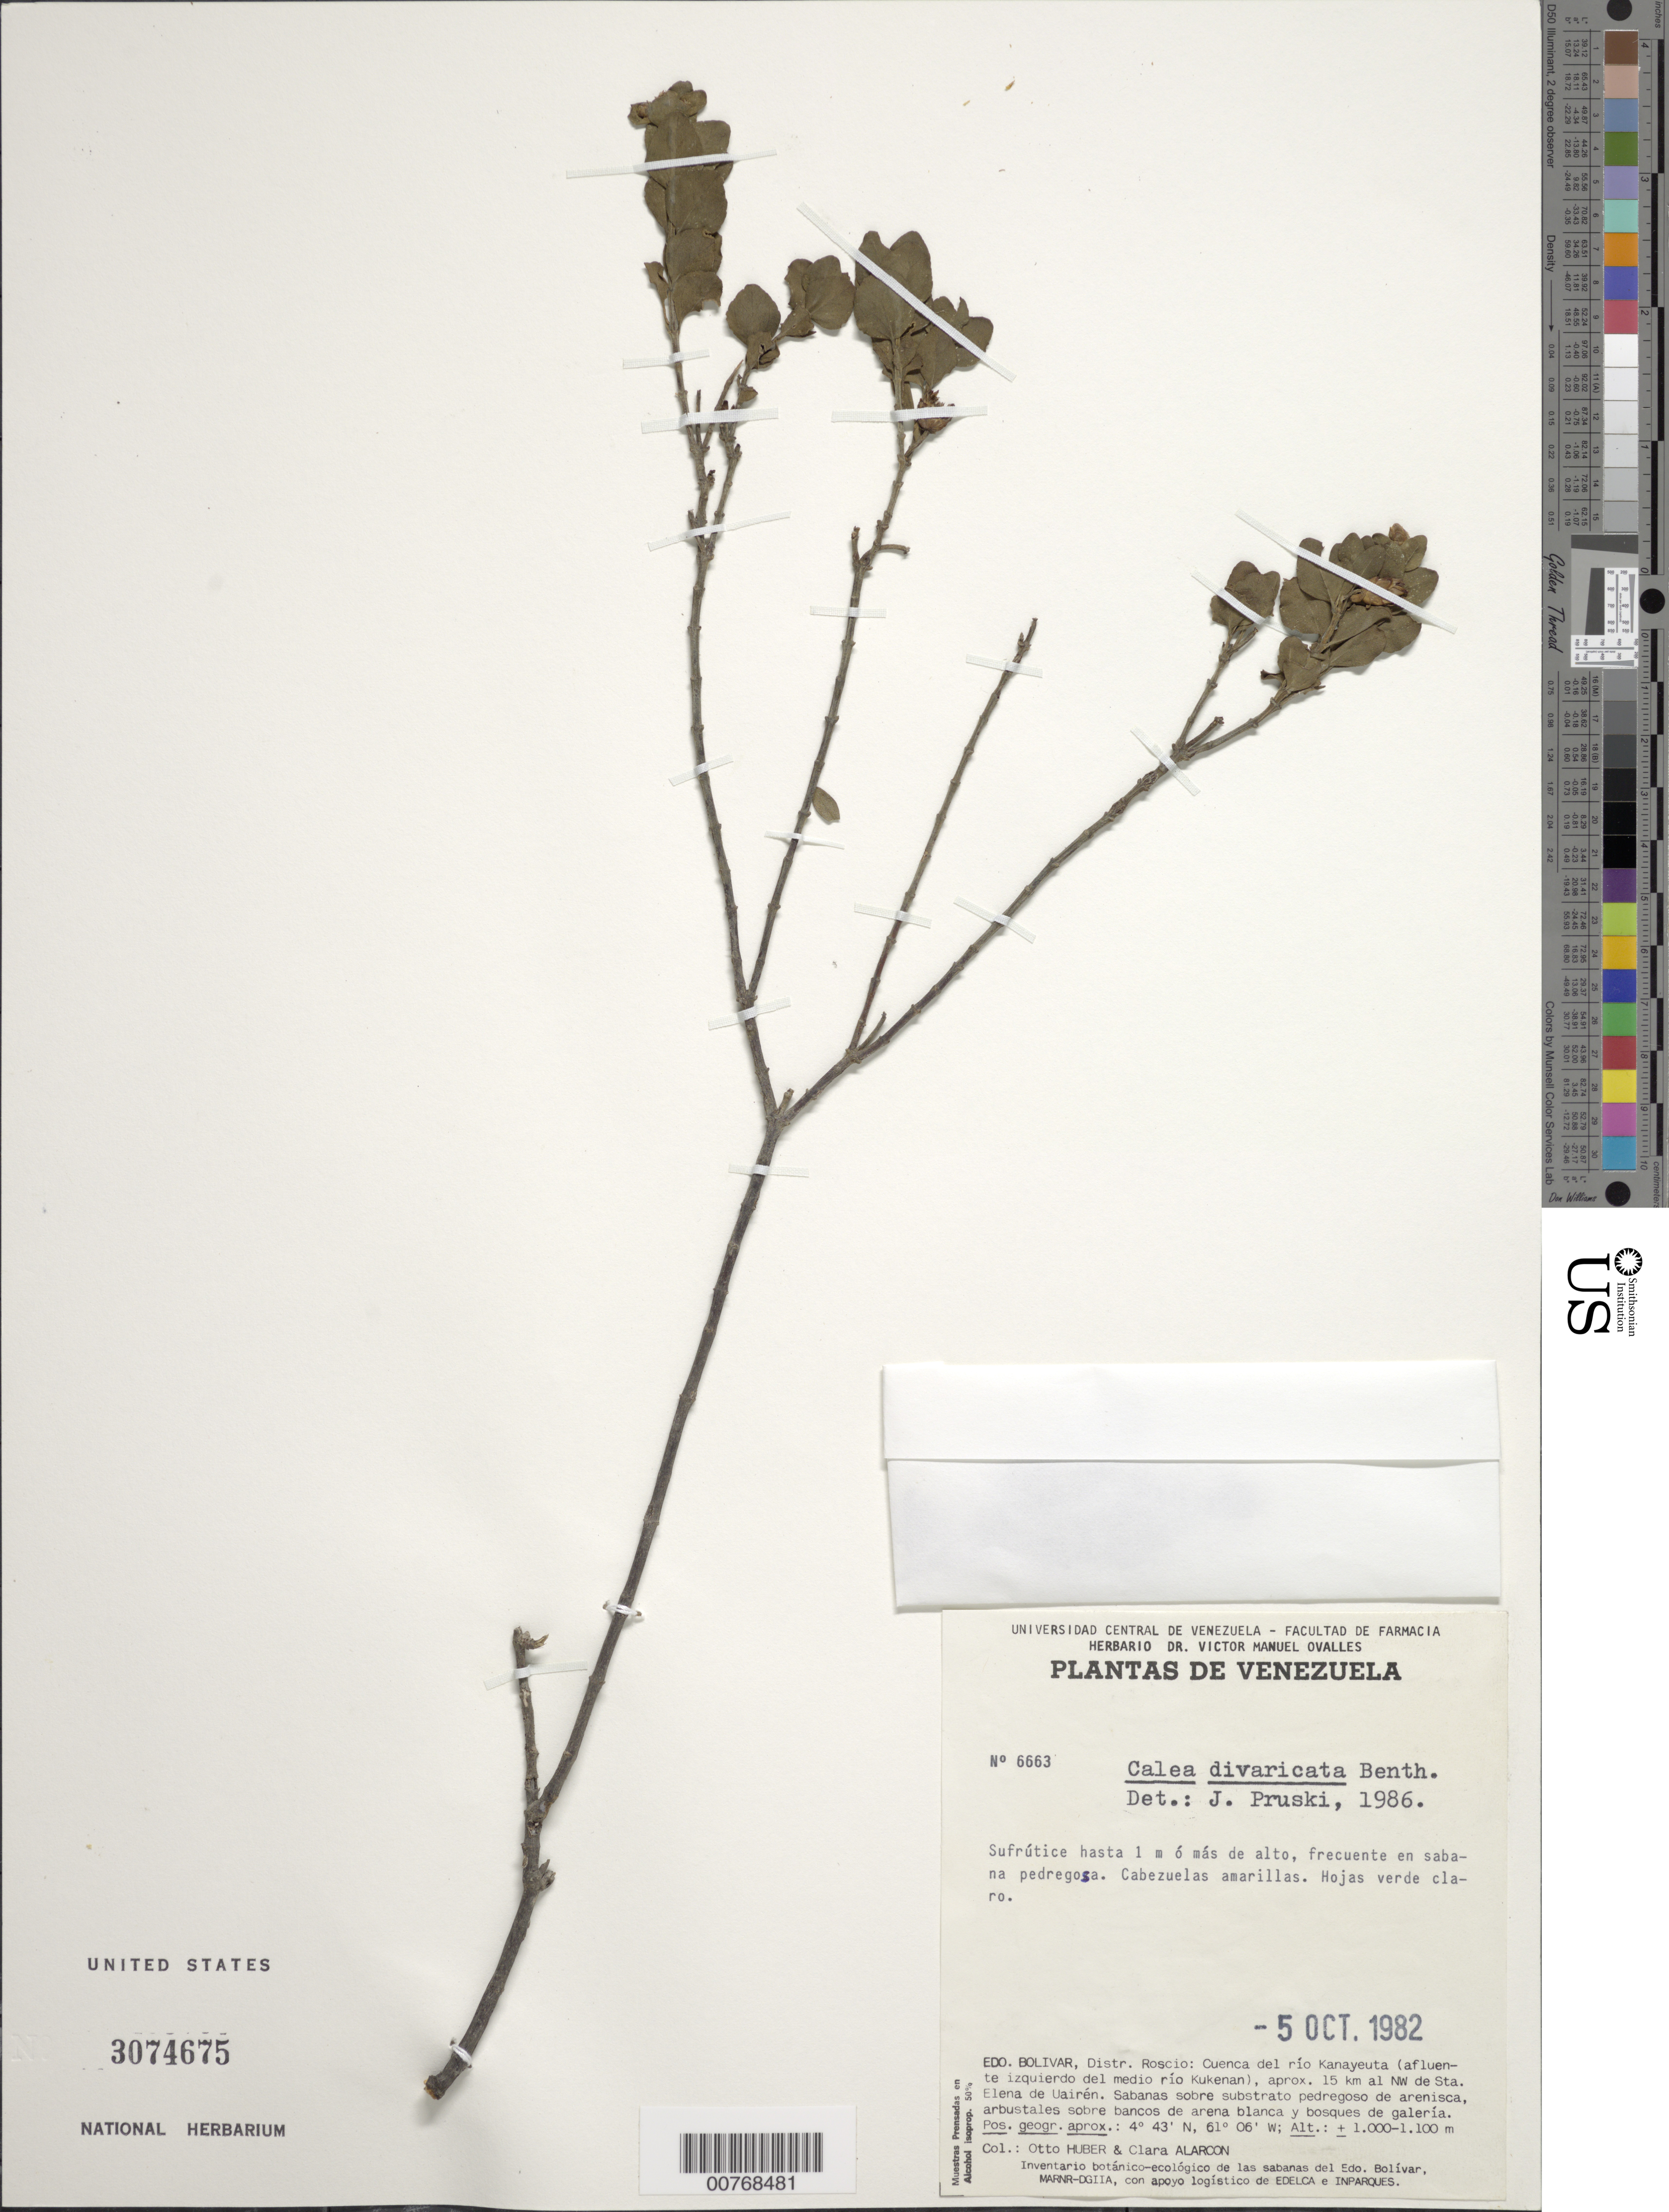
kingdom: Plantae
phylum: Tracheophyta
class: Magnoliopsida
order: Asterales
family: Asteraceae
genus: Calea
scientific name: Calea divaricata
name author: Benth.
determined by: Pruski, J. F.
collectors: O. Huber & C. Alarcon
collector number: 6663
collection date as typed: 5-Oct-82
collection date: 1982-10-05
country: Venezuela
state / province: Bolívar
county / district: Roscio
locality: Cuenca del Río Kanayeuta (afl izquierdo del medio Río Kukenan) aprox 15 km al NW de Sta. Elena de Uairen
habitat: Sabanas sobre substrato pedregoso de arenisca, arbustales sobre bancos de arena blanca y bosques de galeria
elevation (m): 1000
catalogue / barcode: US 3074675